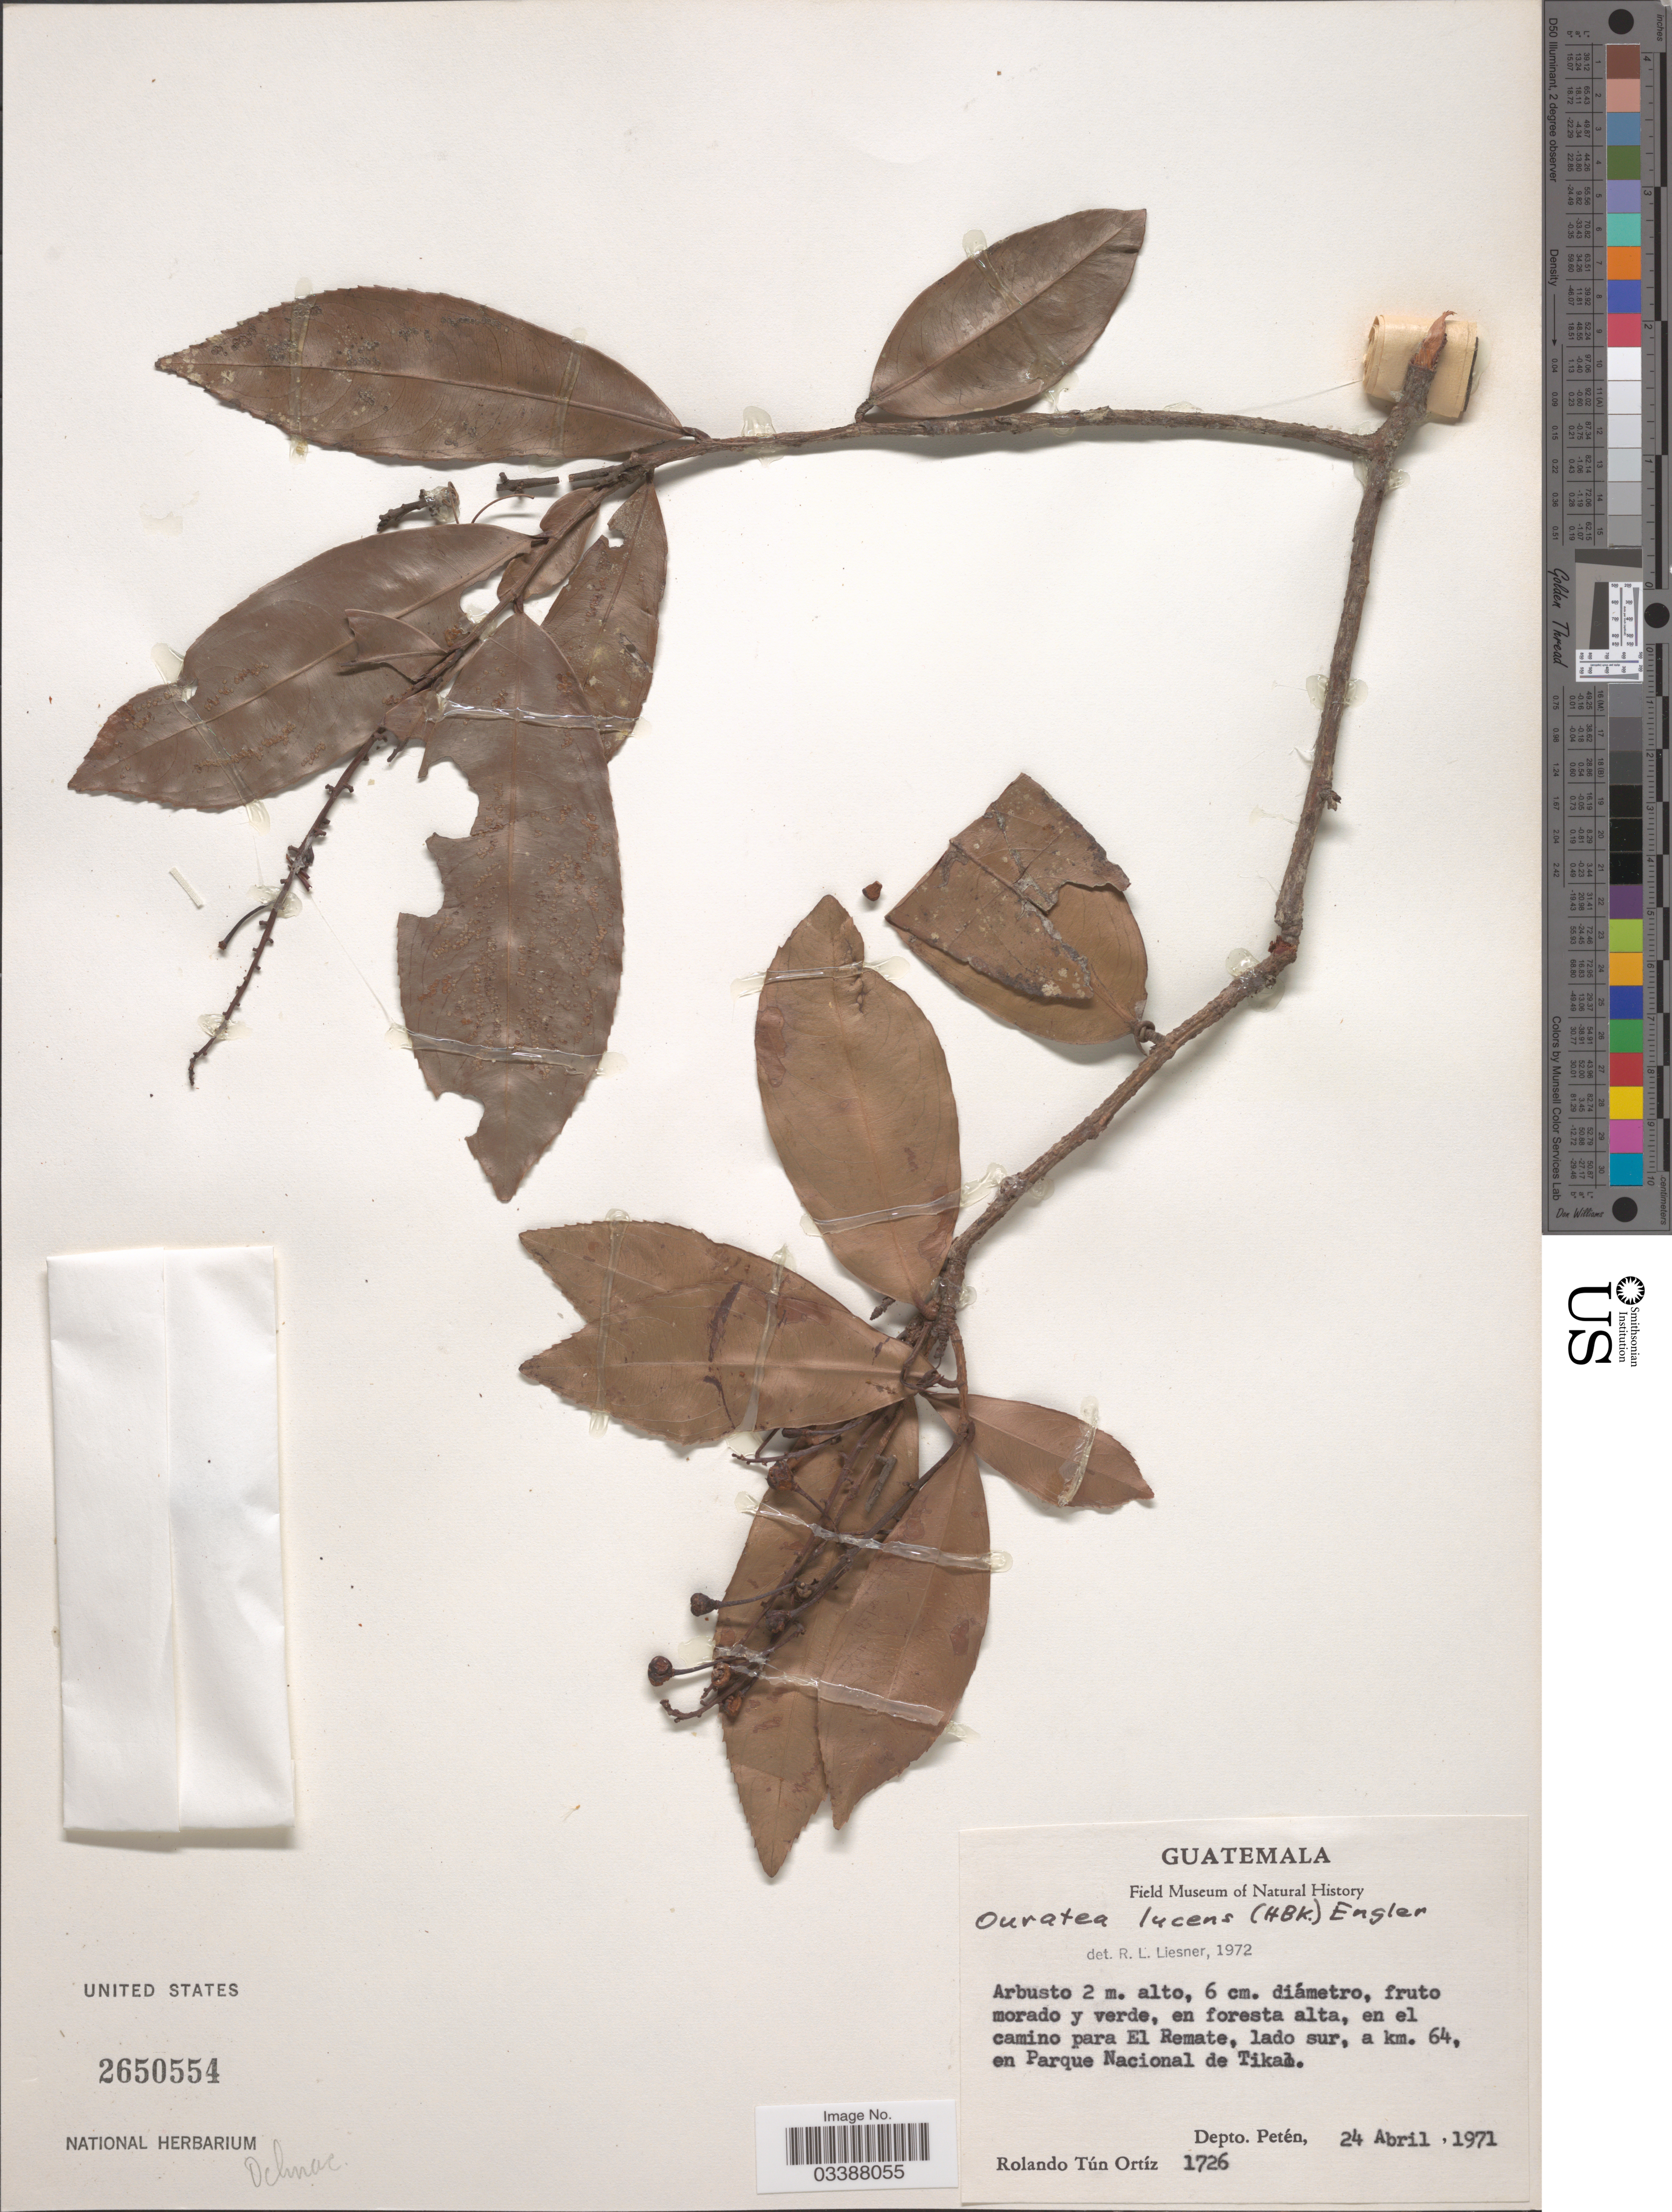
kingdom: Plantae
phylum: Tracheophyta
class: Magnoliopsida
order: Malpighiales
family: Ochnaceae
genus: Ouratea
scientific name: Ouratea lucens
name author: (Kunth) Engl.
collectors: R. T. Ortíz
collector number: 1726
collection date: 1971-04-24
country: Guatemala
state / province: El Petén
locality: En el camino para El Remate, lado sur, a km. 64, en Parque Nacional de Tikal. Depto. Petén.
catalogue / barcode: US 2650554